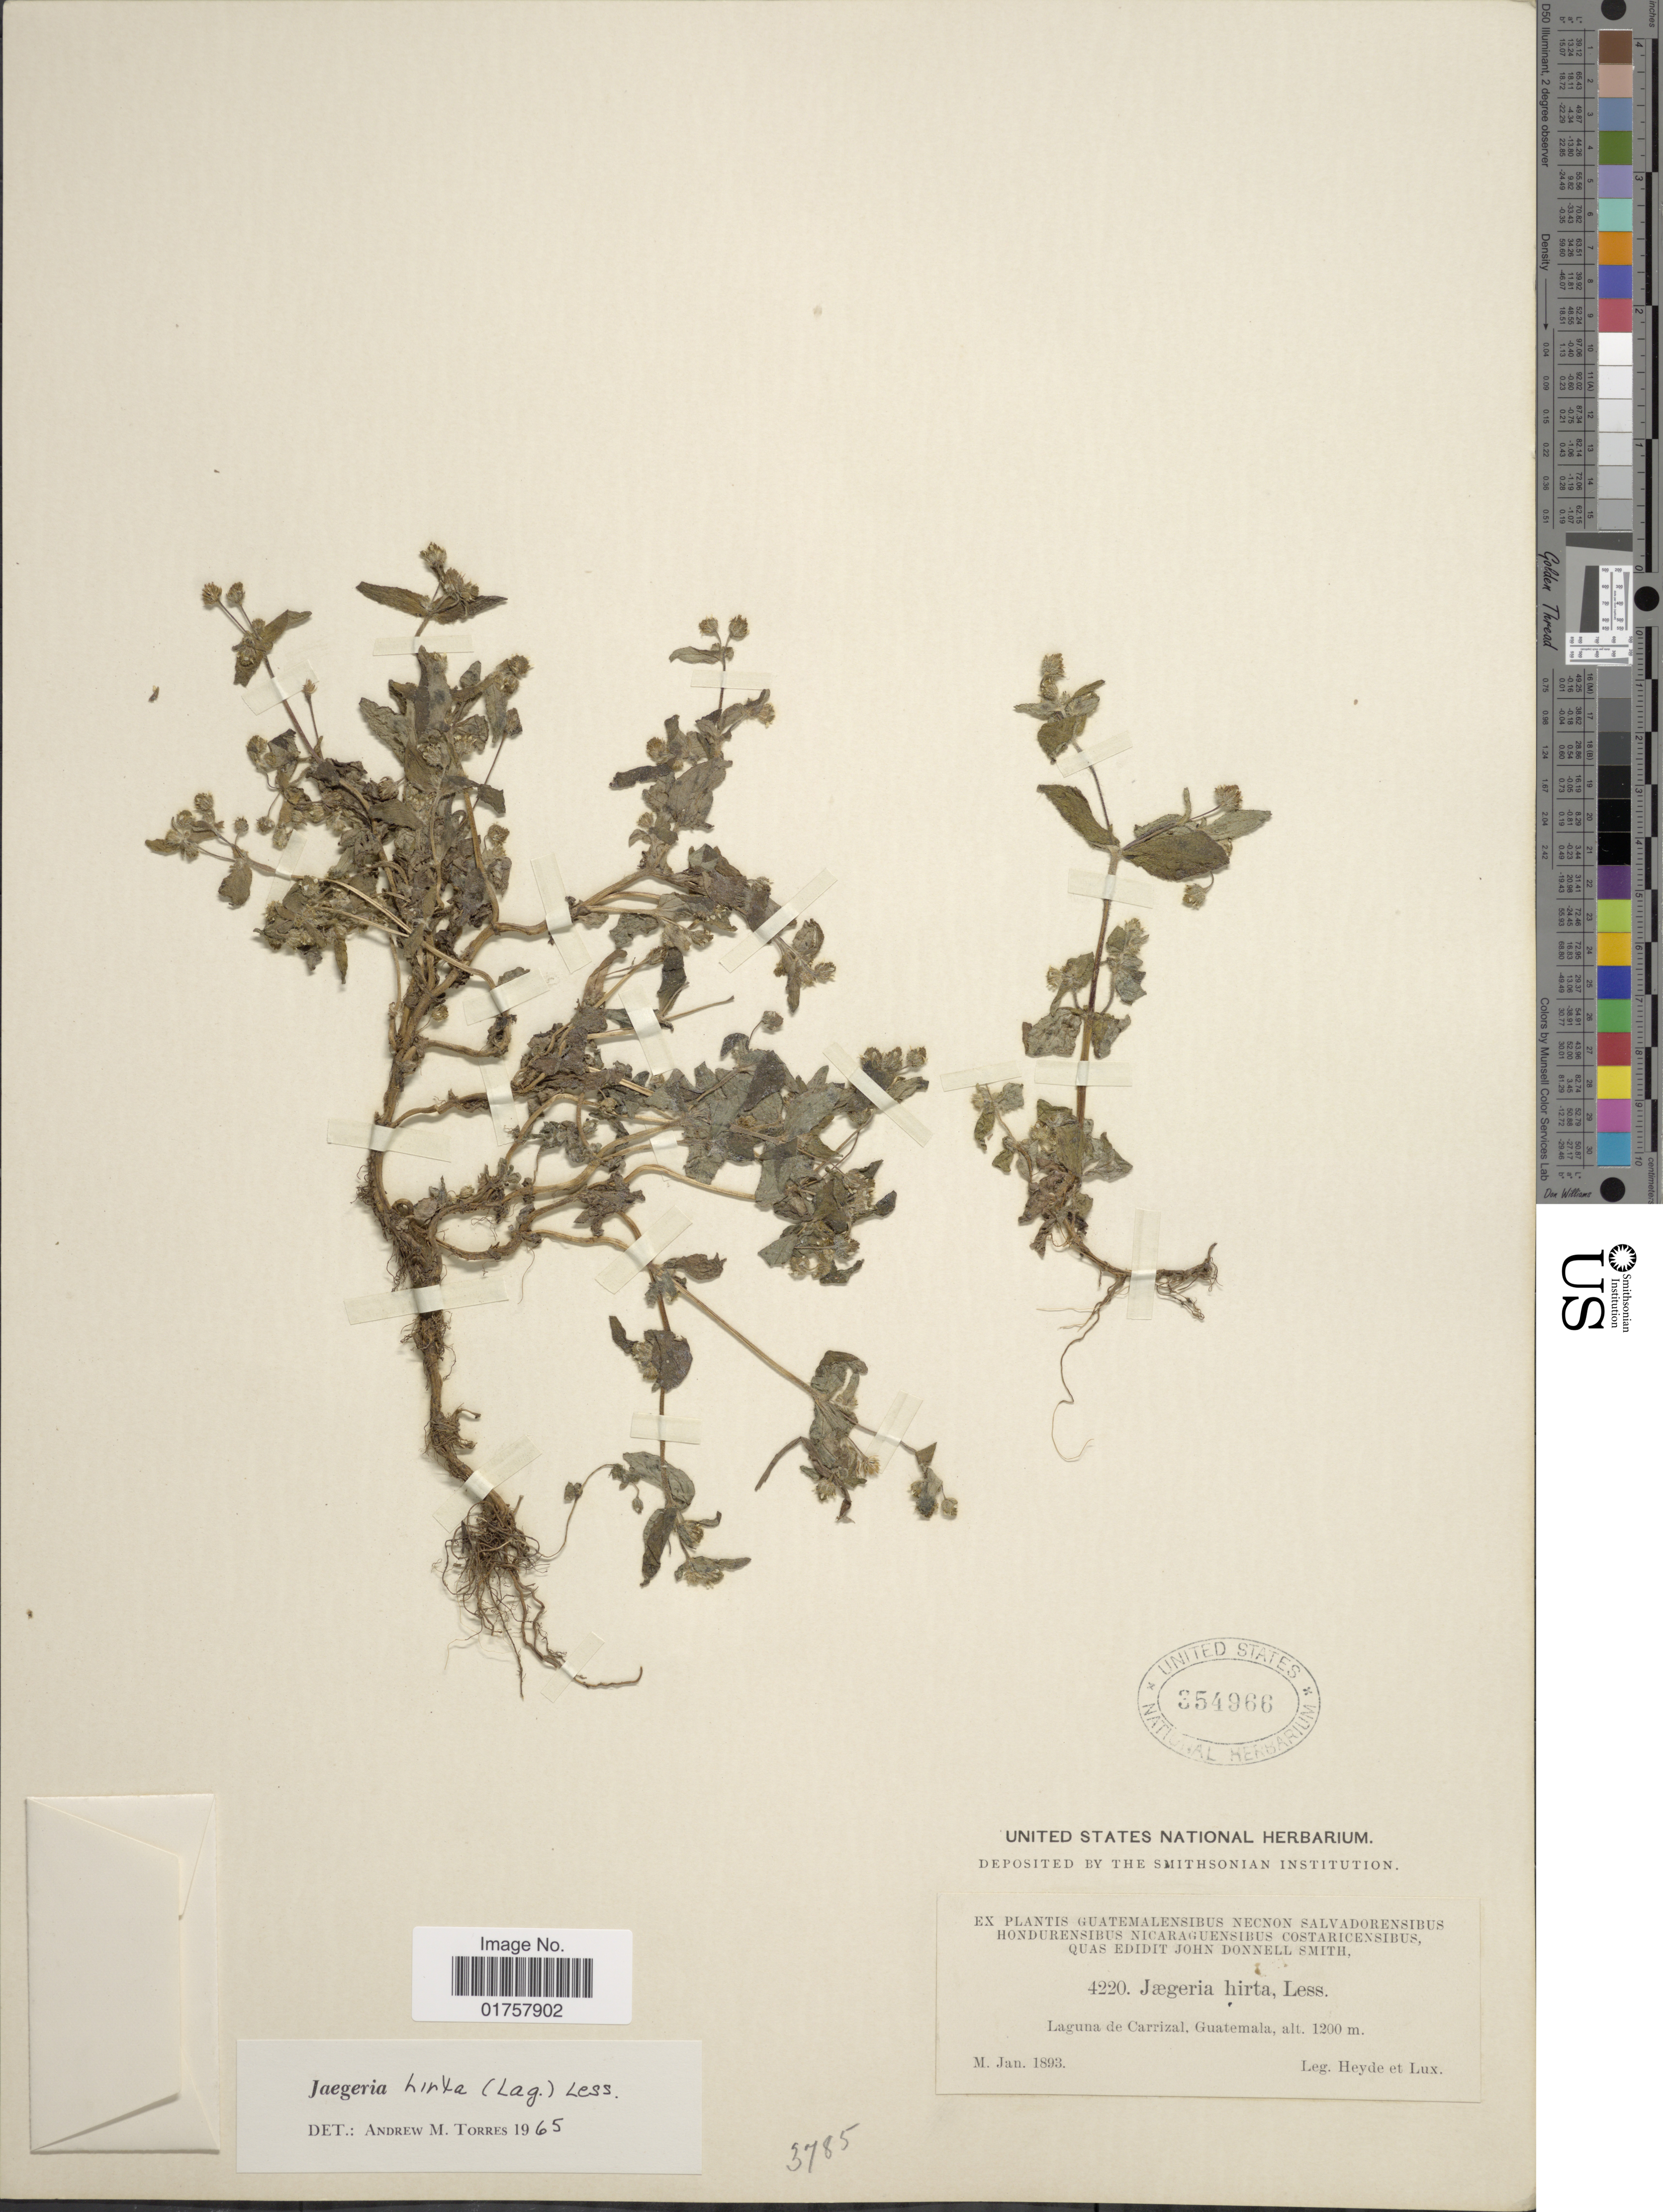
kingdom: Plantae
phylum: Tracheophyta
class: Magnoliopsida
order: Asterales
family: Asteraceae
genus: Jaegeria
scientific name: Jaegeria hirta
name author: (Lag.) Less.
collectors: Heyde & Lux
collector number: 4220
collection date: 1893-01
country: Guatemala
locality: Laguna de Carrizal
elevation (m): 1200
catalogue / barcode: US 354966